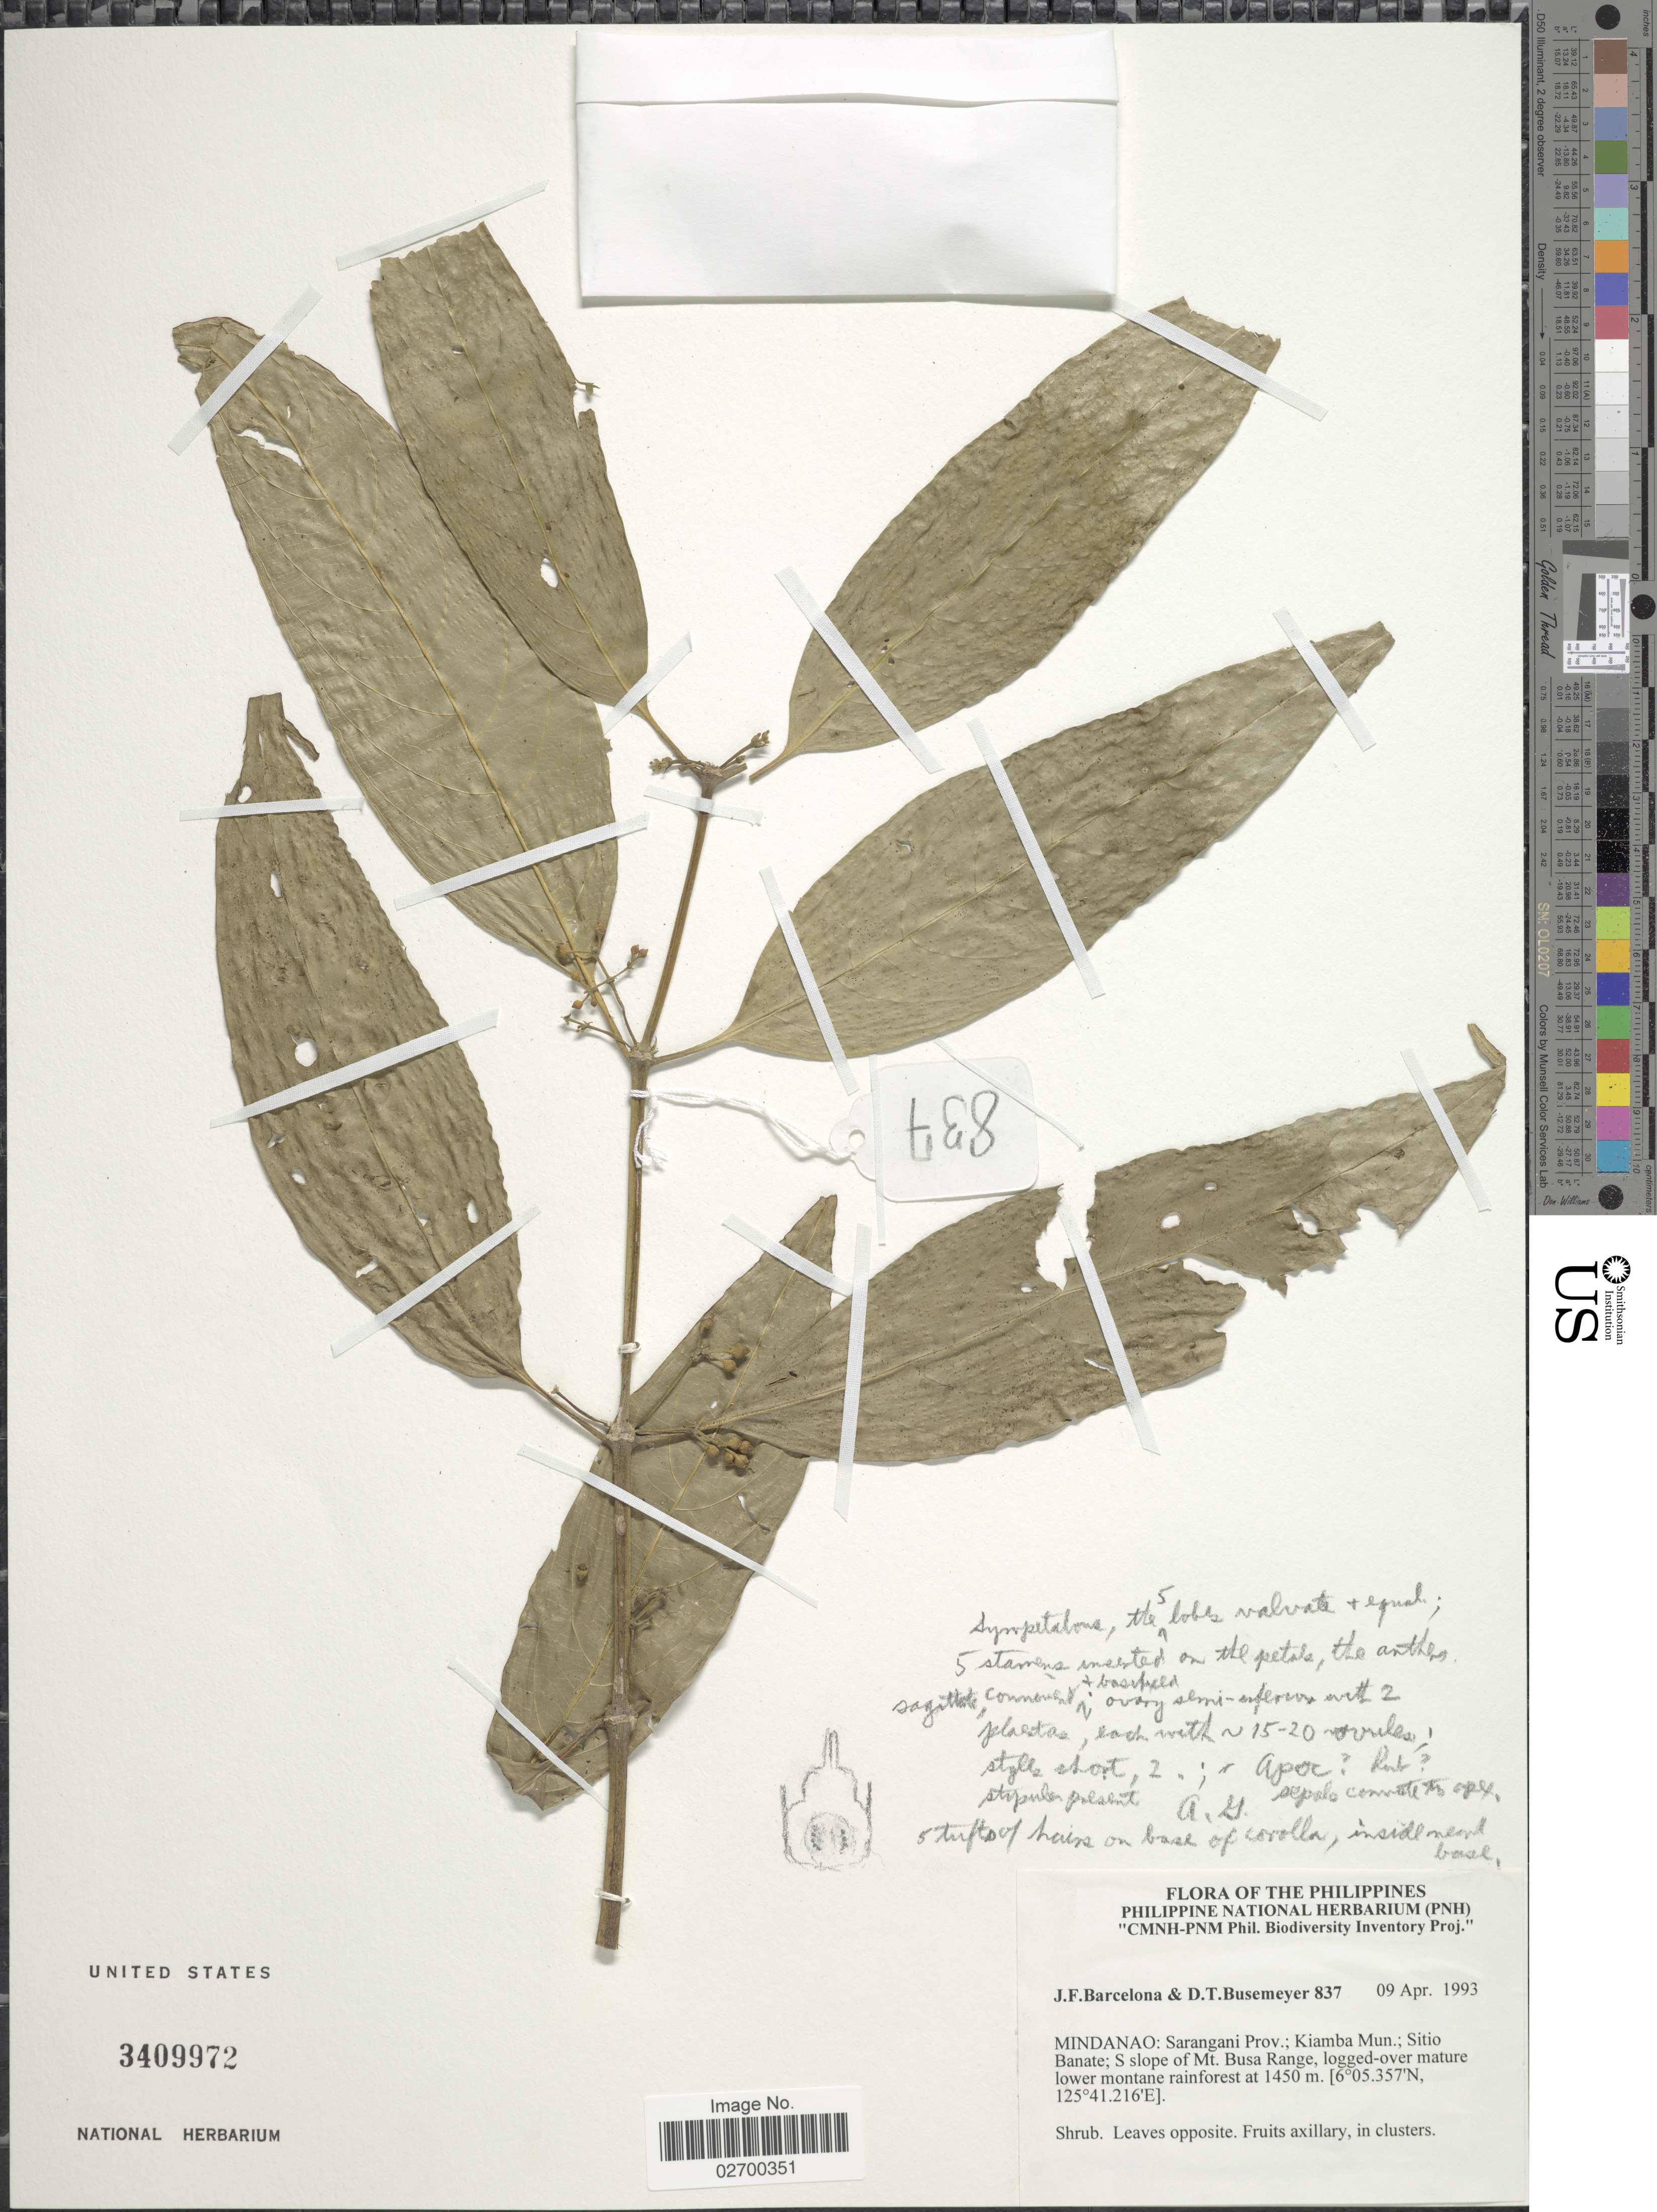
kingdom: Plantae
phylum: Tracheophyta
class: Magnoliopsida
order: Gentianales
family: Rubiaceae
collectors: J. F. Barcelona & D. Busemeyer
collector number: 837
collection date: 1993-04-09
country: Philippines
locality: Mindanao: Sarangani Prov.; Kiamba Mun.; Sitio Banate; S slope of Mt. Busa Range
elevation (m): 1450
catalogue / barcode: US 3409972